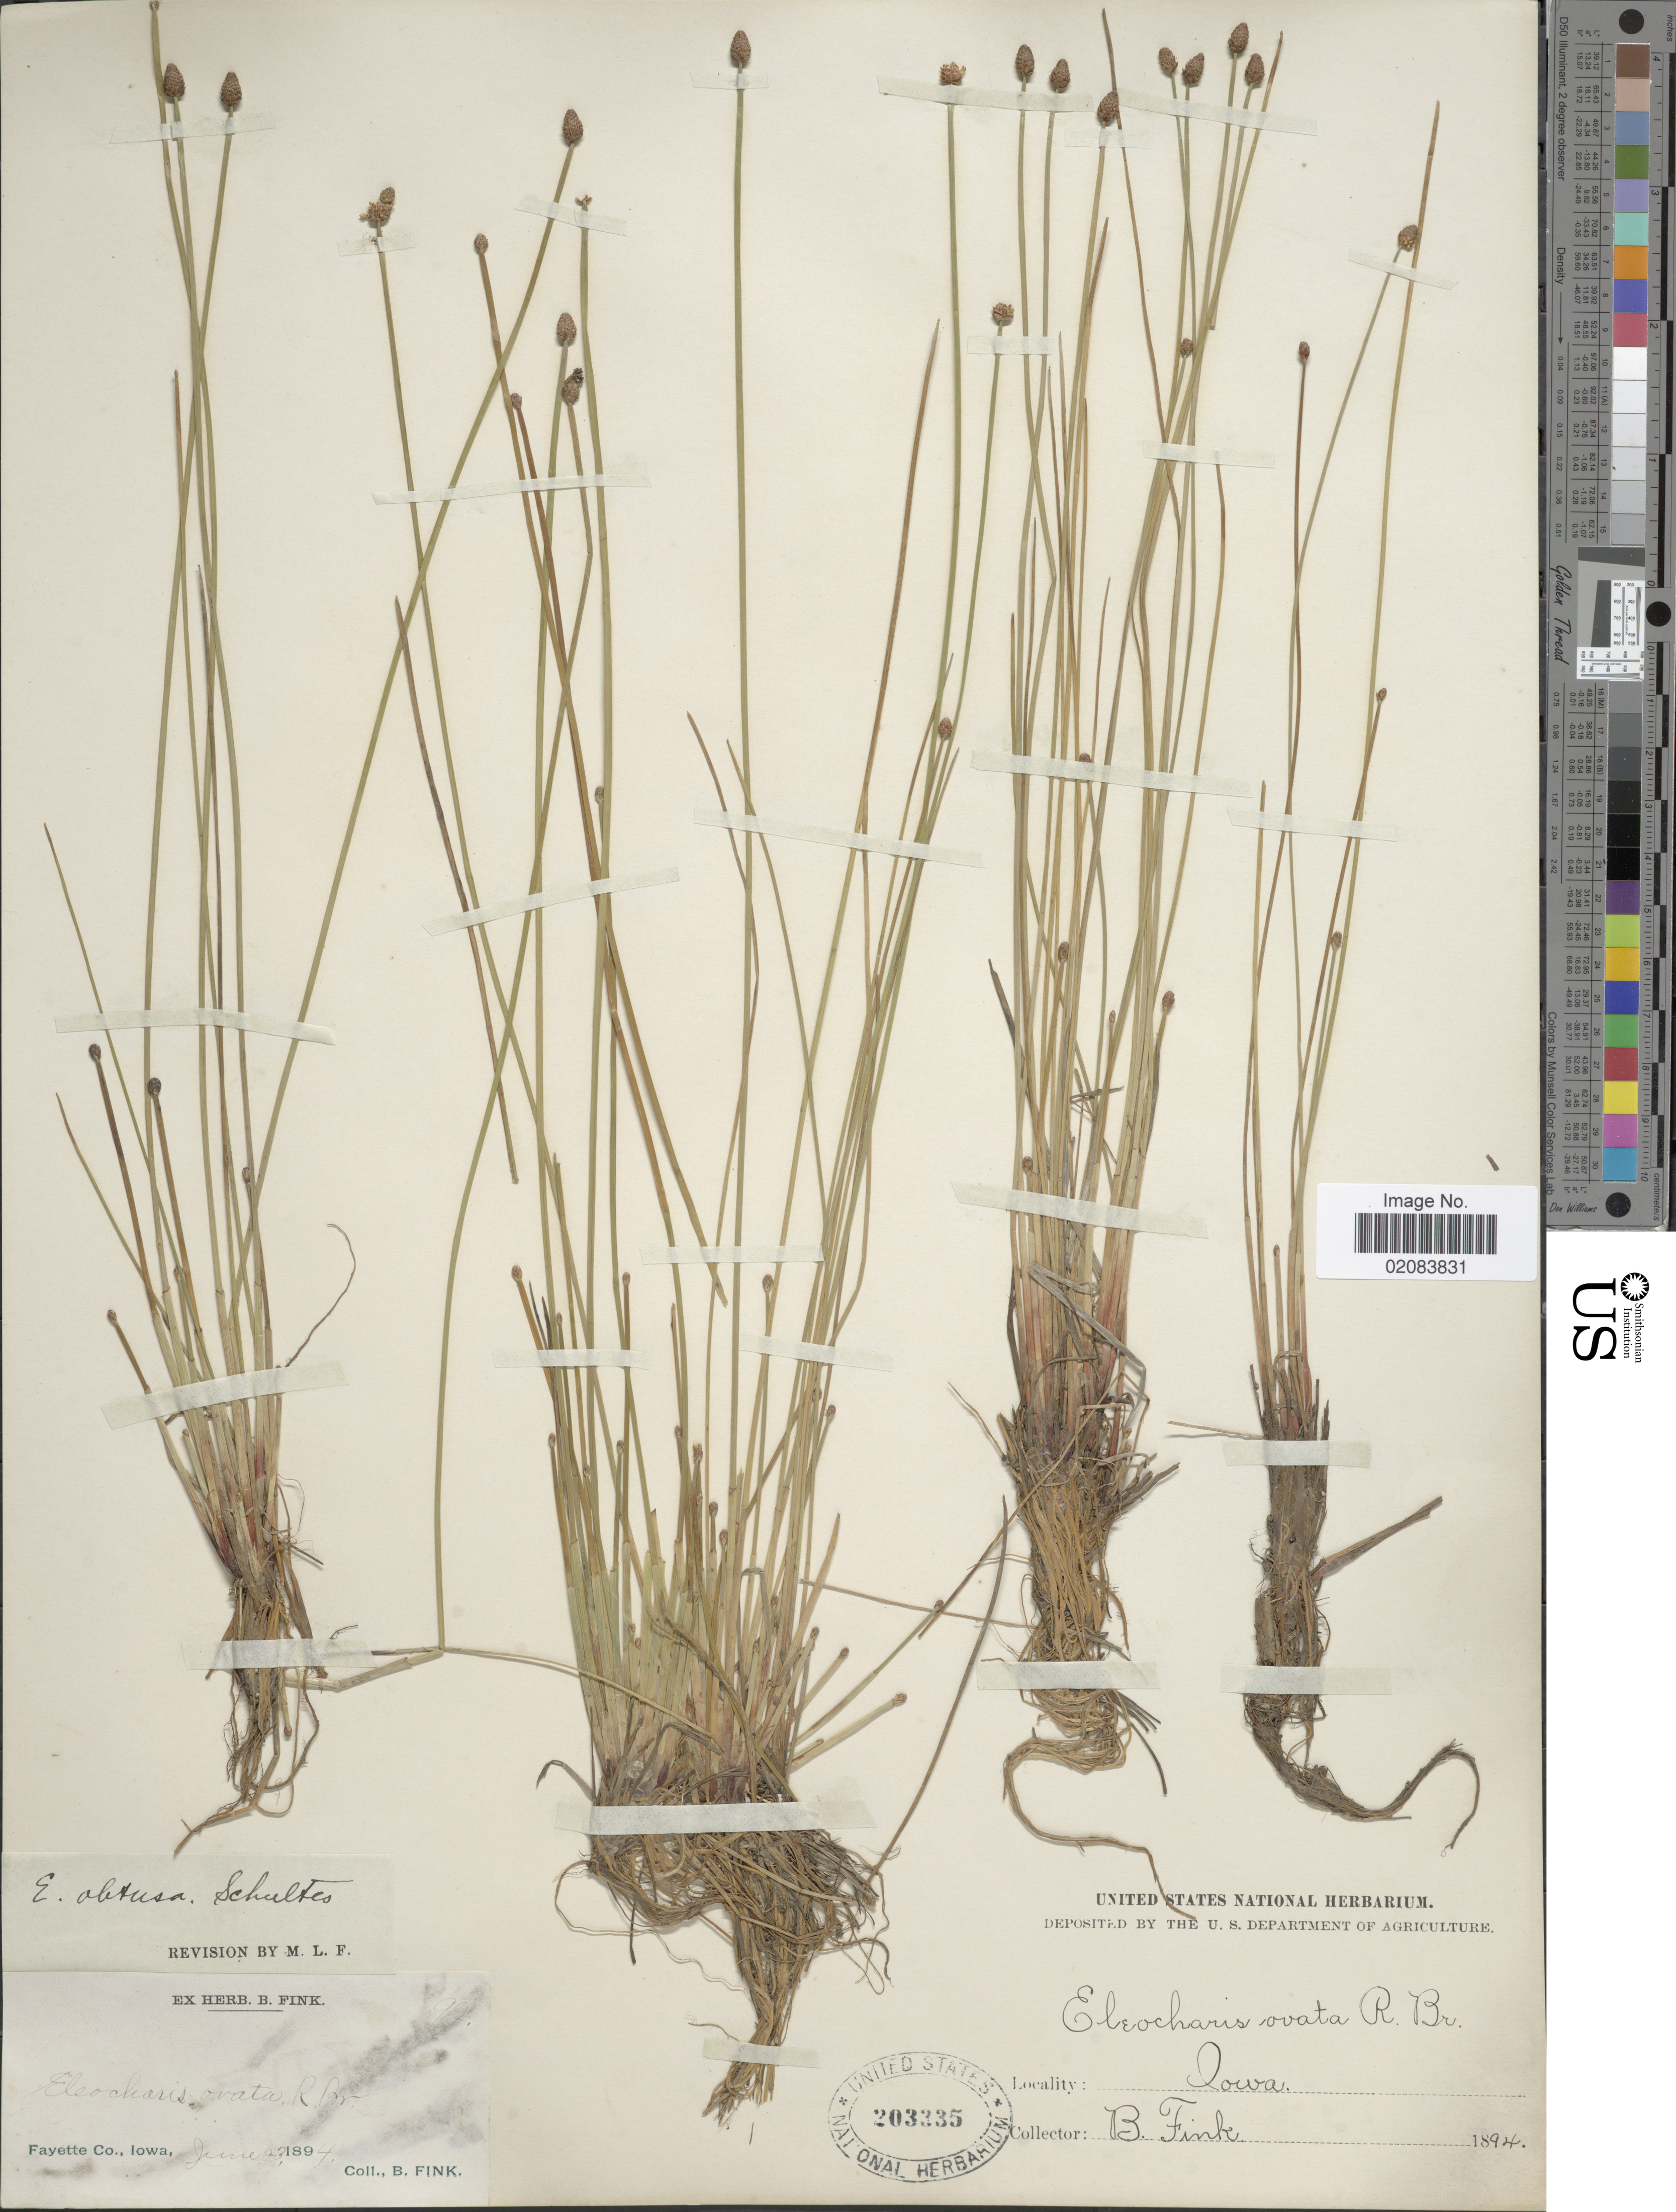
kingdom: Plantae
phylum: Tracheophyta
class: Liliopsida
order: Poales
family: Cyperaceae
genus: Eleocharis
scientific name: Eleocharis obtusa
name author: (Willd.) Schult.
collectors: B. Fink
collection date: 1894-06-23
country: United States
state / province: Iowa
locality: Fayette Co.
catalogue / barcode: US 203335